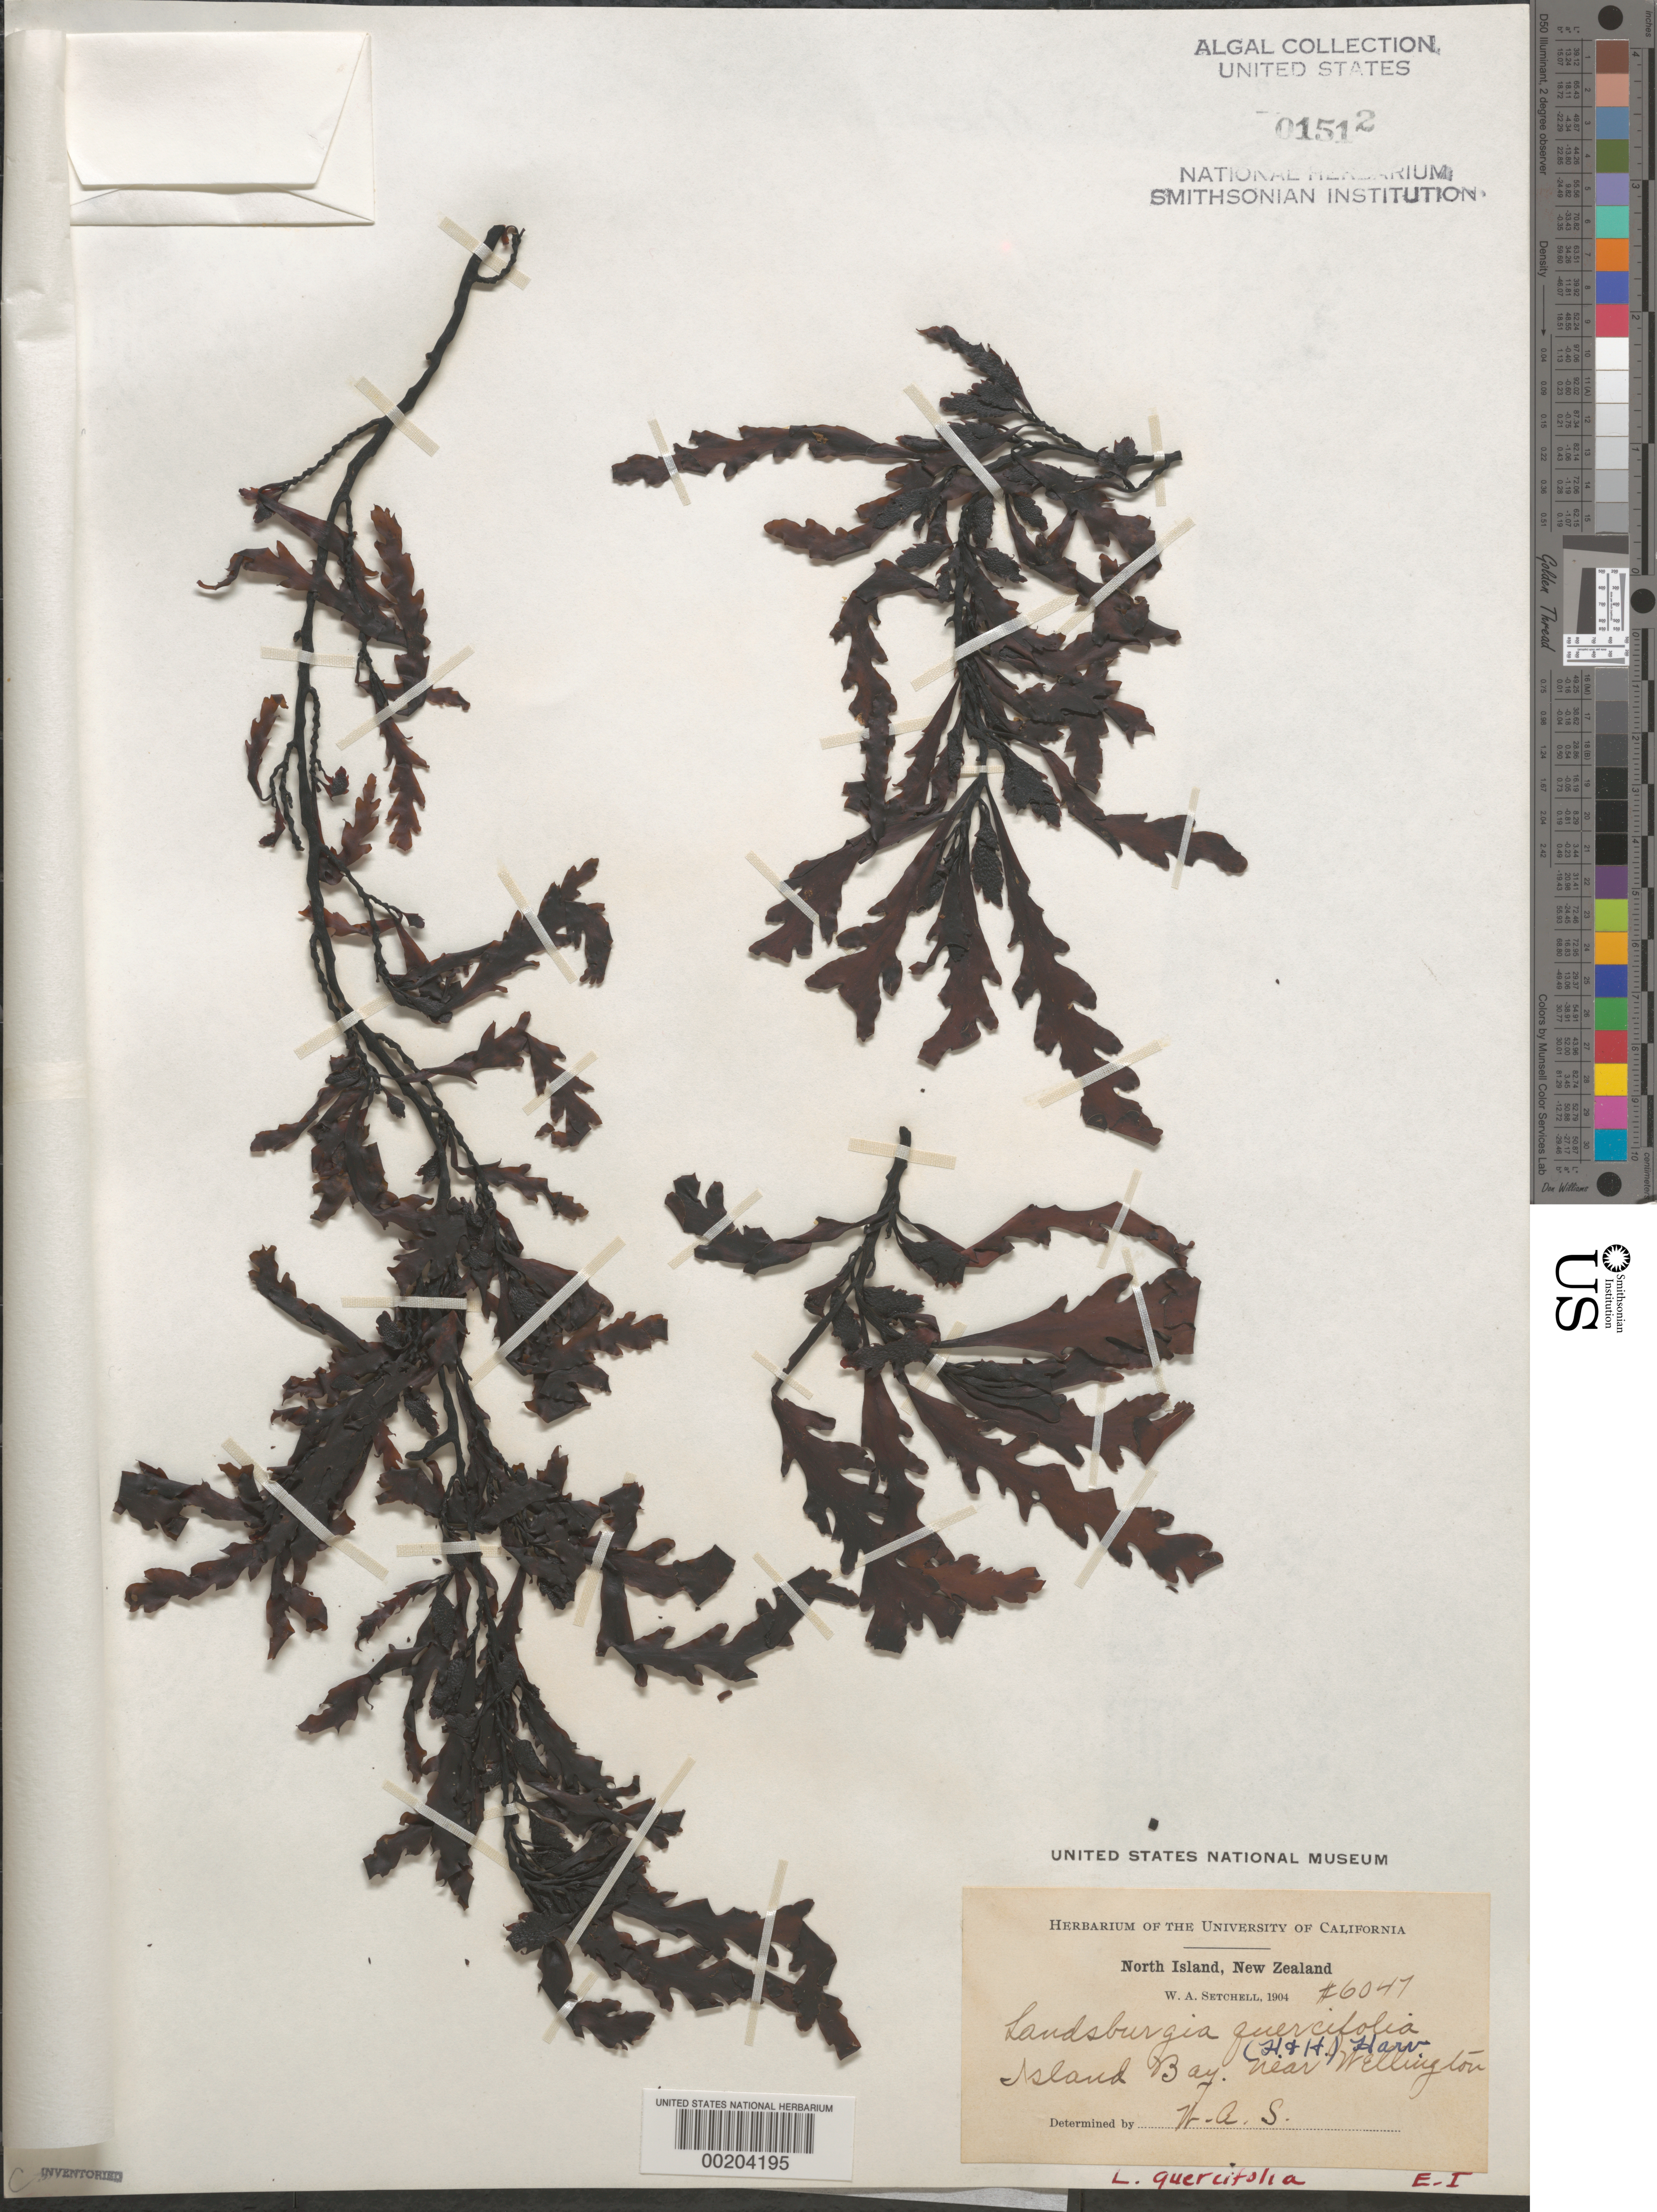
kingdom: Chromista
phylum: Ochrophyta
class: Phaeophyceae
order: Fucales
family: Sargassaceae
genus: Landsburgia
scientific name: Landsburgia quercifolia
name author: Harv.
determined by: Setchell, William A.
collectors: W. Setchell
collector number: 6047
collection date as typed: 1904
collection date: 1904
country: New Zealand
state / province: Wellington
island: North Island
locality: Island Bay, near Wellington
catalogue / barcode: US 1512